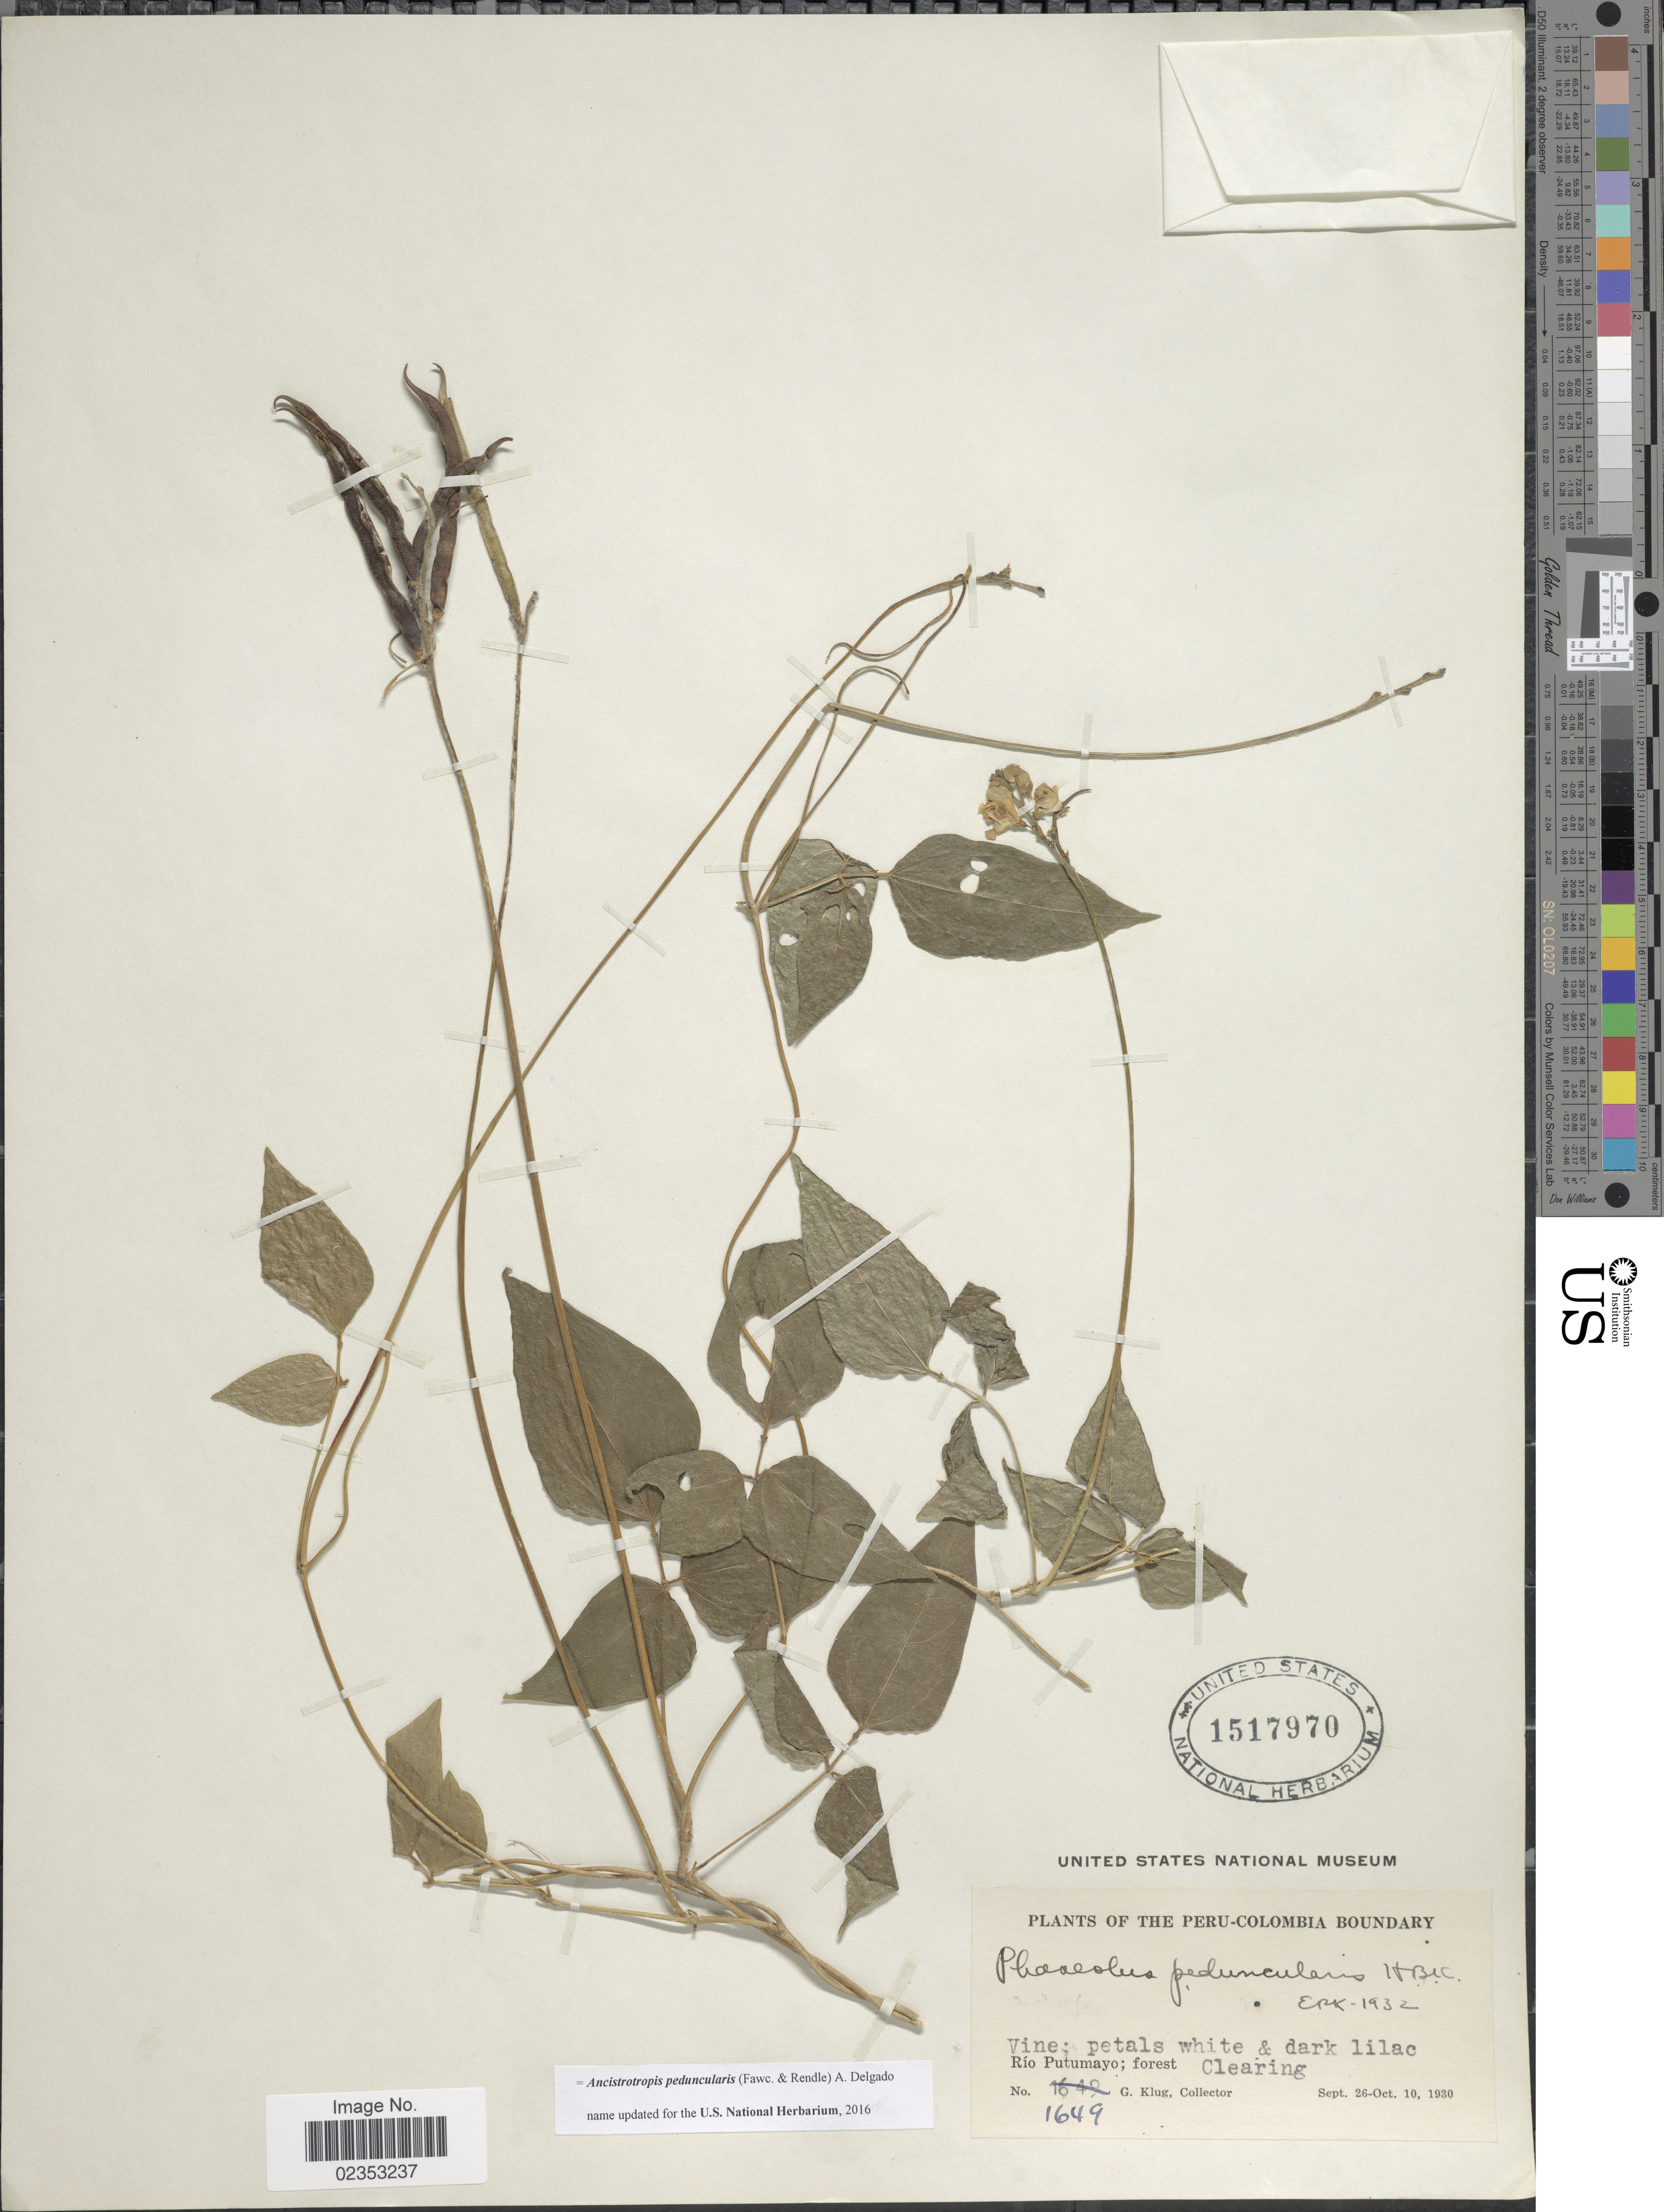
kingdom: Plantae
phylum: Tracheophyta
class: Magnoliopsida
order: Fabales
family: Fabaceae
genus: Ancistrotropis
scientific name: Ancistrotropis peduncularis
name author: (Fawc. & Rendle) A. Delgado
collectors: G. Klug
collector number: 1649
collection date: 1930-09-26/1930-10-10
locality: Peru-Colombia Boundary. Rio Putumayo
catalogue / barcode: US 1517970